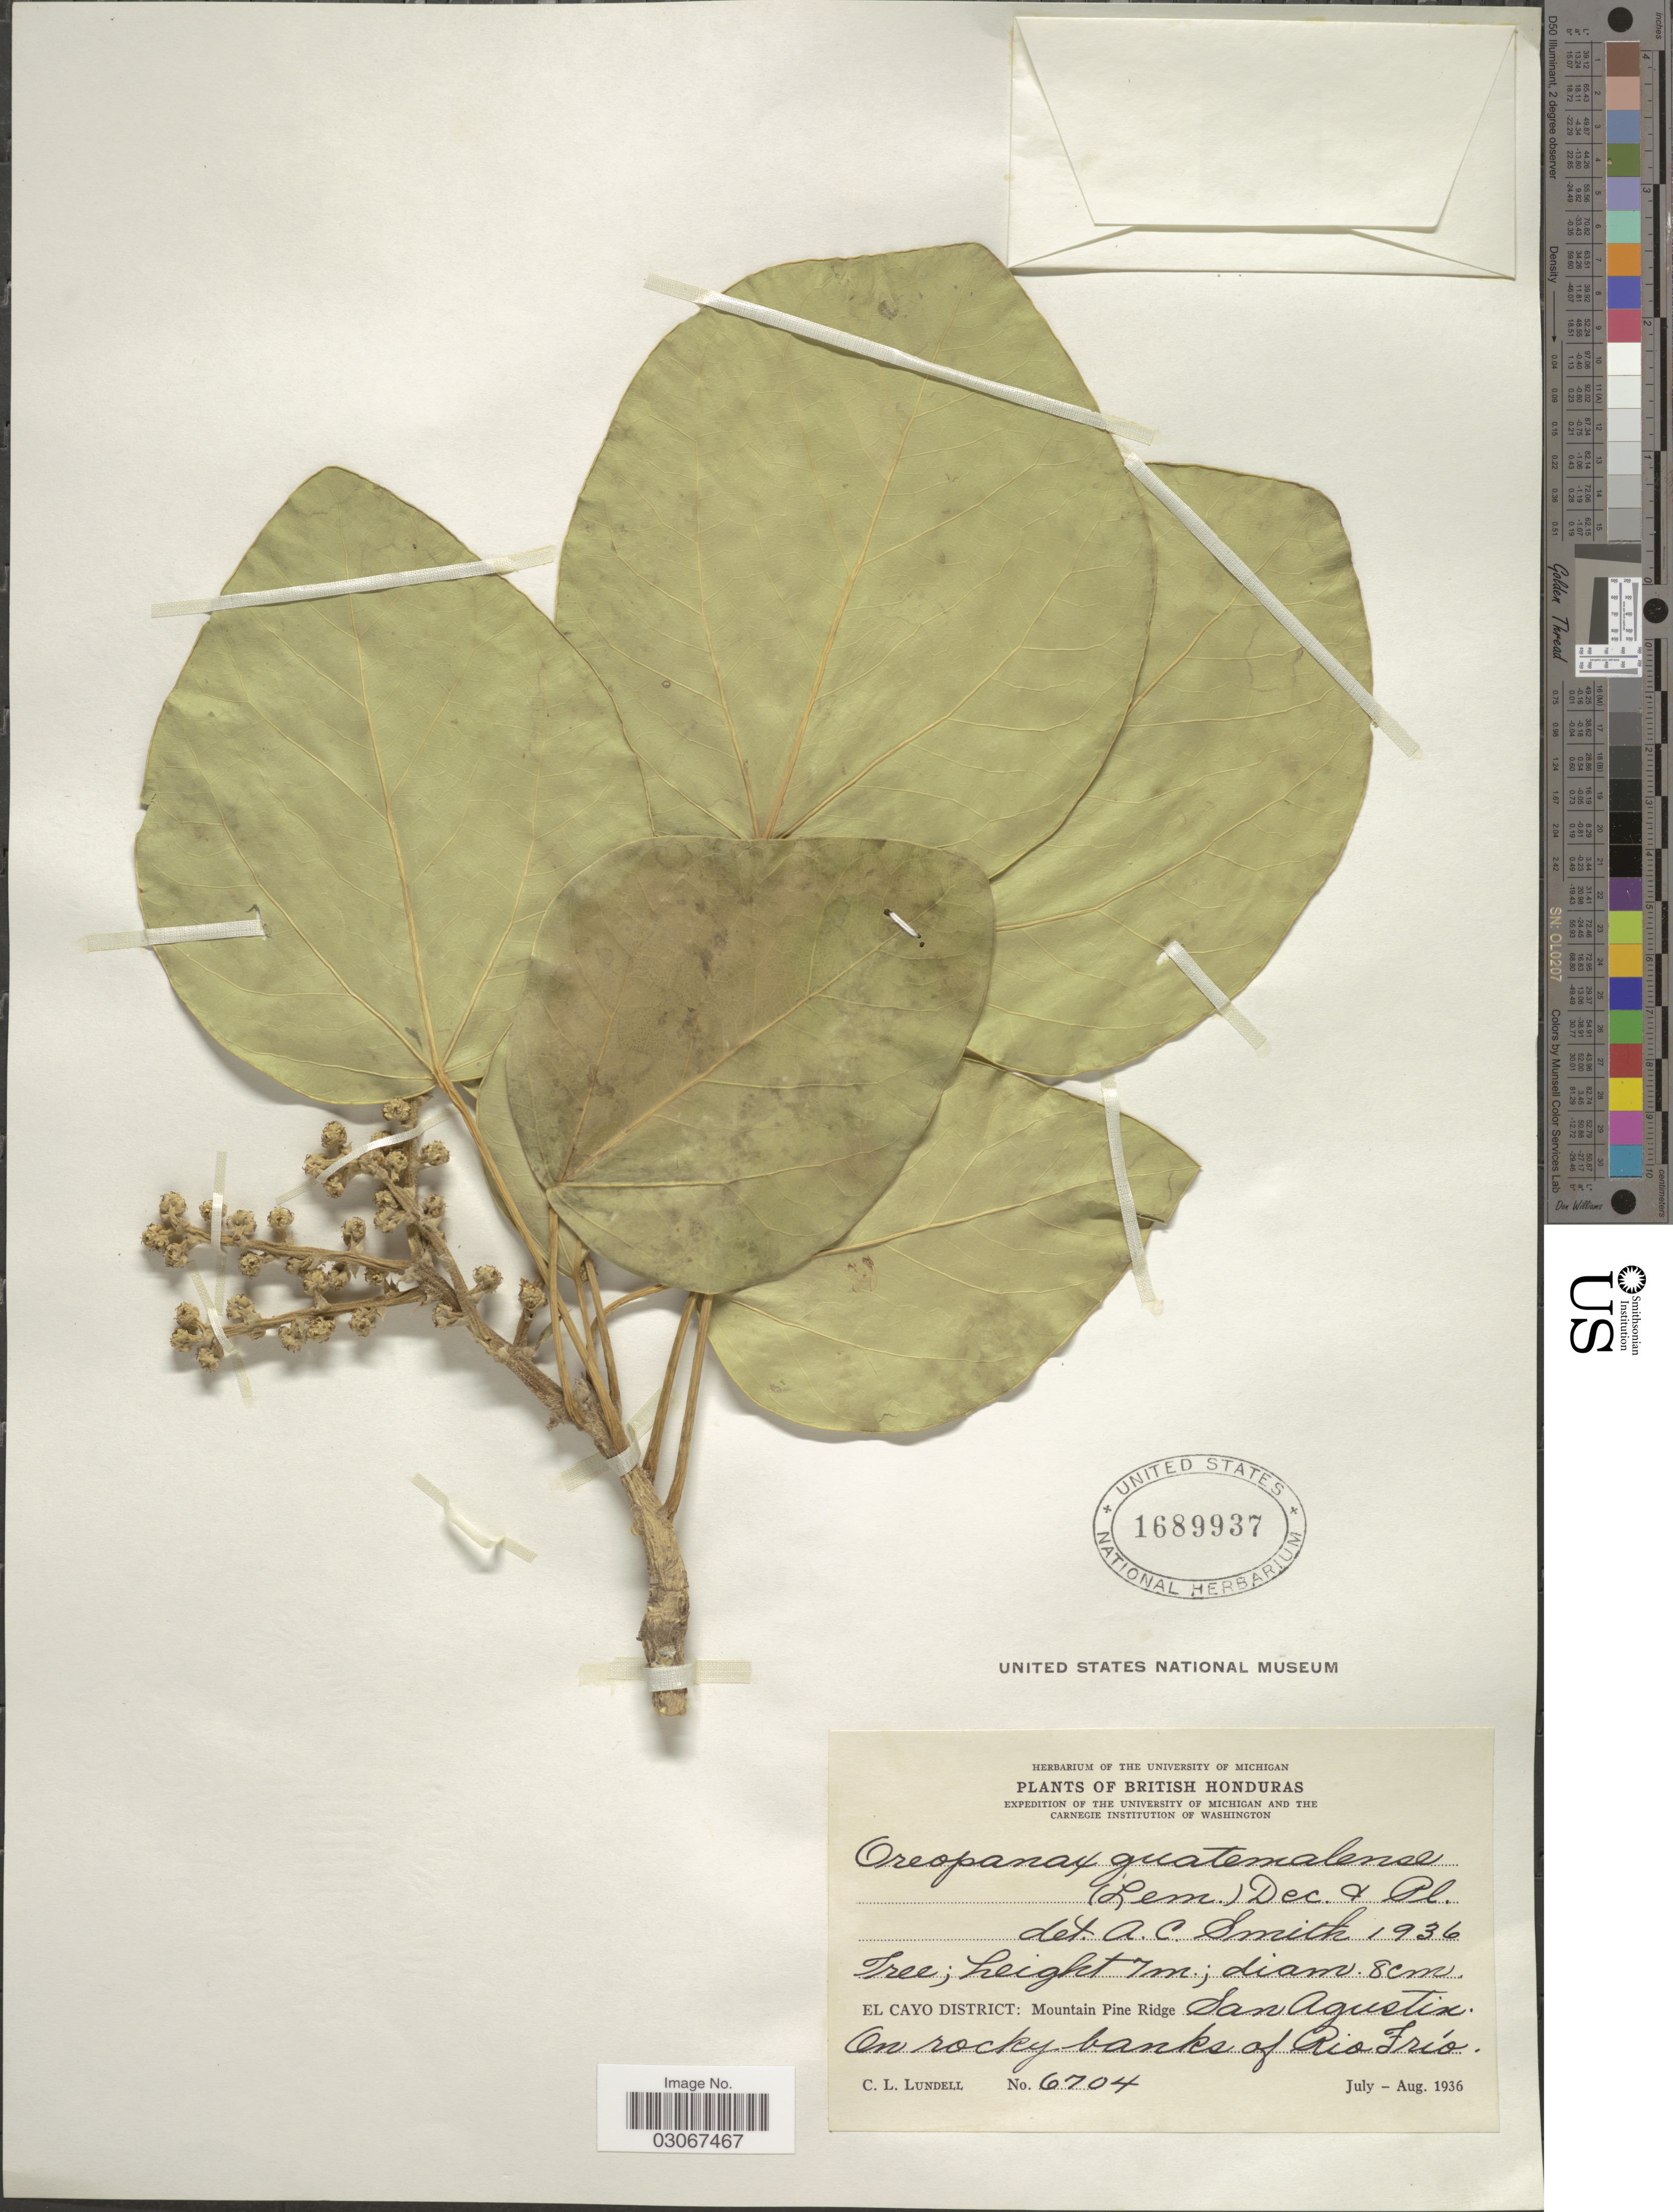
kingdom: Plantae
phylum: Tracheophyta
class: Magnoliopsida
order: Apiales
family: Araliaceae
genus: Oreopanax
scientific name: Oreopanax obtusifolius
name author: L.O. Williams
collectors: C. L. Lundell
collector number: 6704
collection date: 1936-07/1936-08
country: Belize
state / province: Cayo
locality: British Honduras. El Cayo District: Mountain Pine Ridge. San Augustine. On rocky banks of Rio Frío.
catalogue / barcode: US 1689937